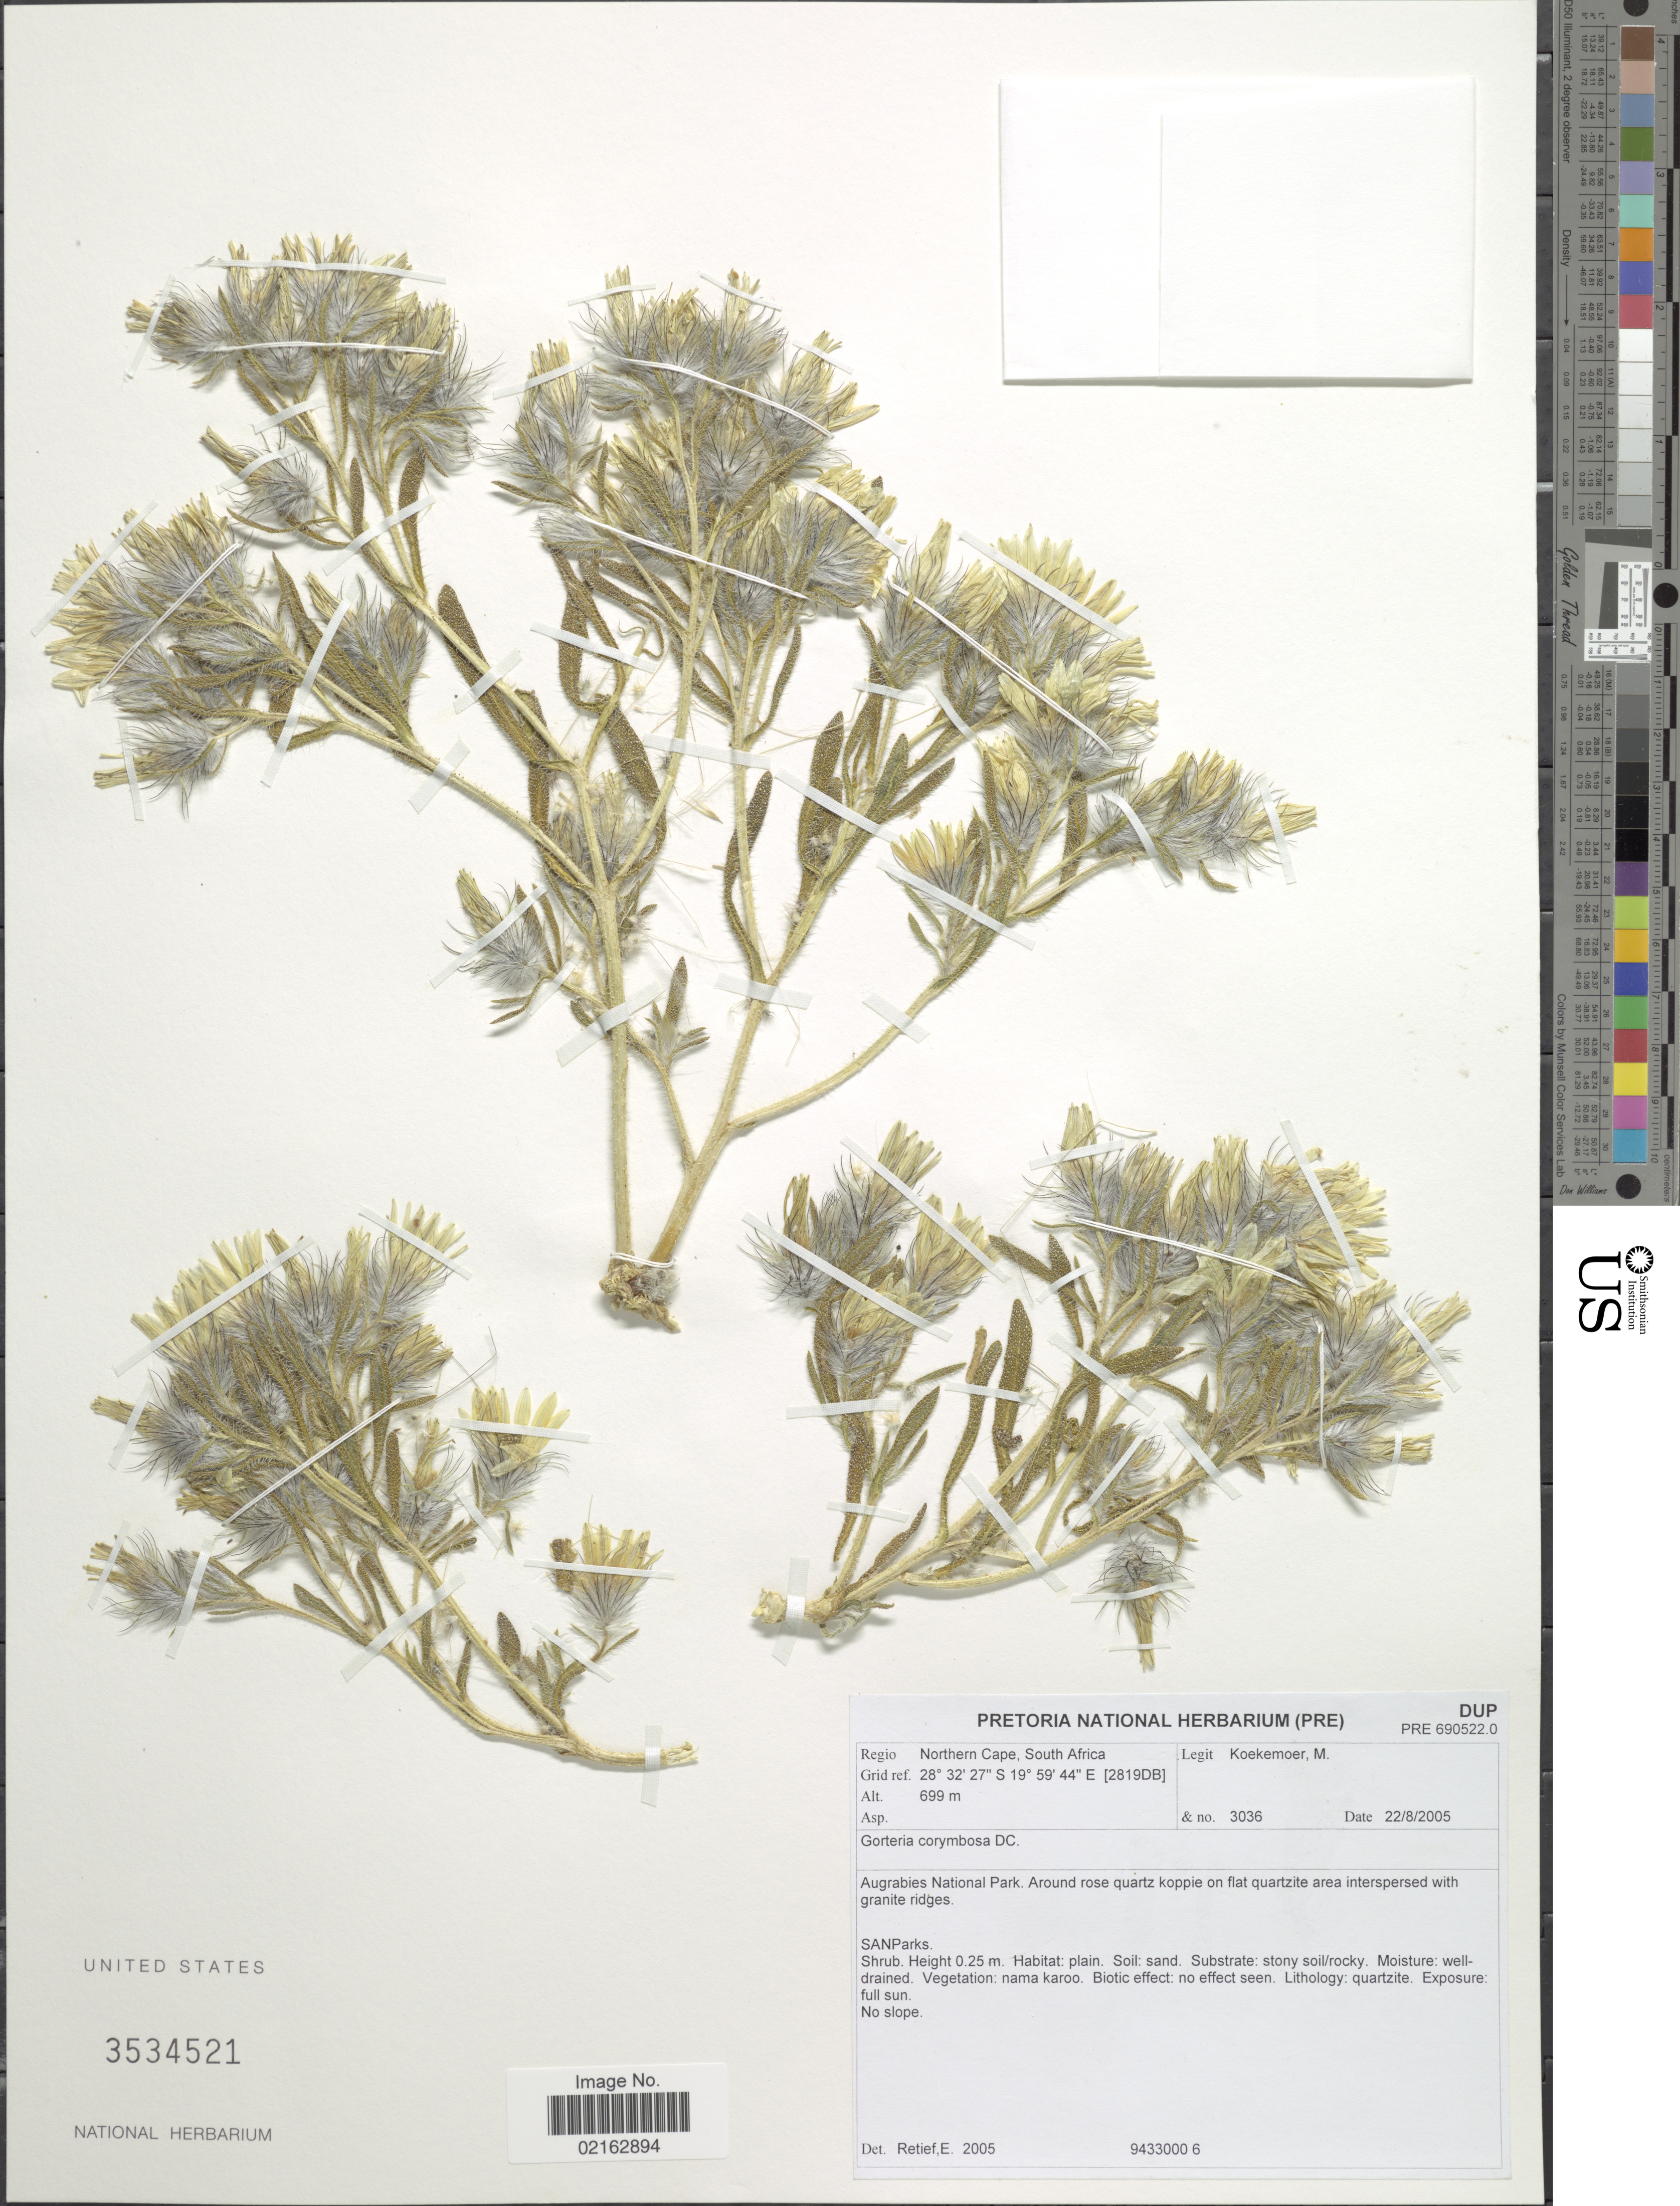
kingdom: Plantae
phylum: Tracheophyta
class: Magnoliopsida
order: Asterales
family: Asteraceae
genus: Gorteria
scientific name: Gorteria corymbosa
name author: DC.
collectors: M. Koekemoer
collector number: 3036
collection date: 2005-08-22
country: South Africa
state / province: Northern Cape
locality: Northern Cape, South Africa. Augrabies National Park. Around rose quartz koppie on flat quartzite area interspersed with granite ridges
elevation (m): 699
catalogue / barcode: US 3534521